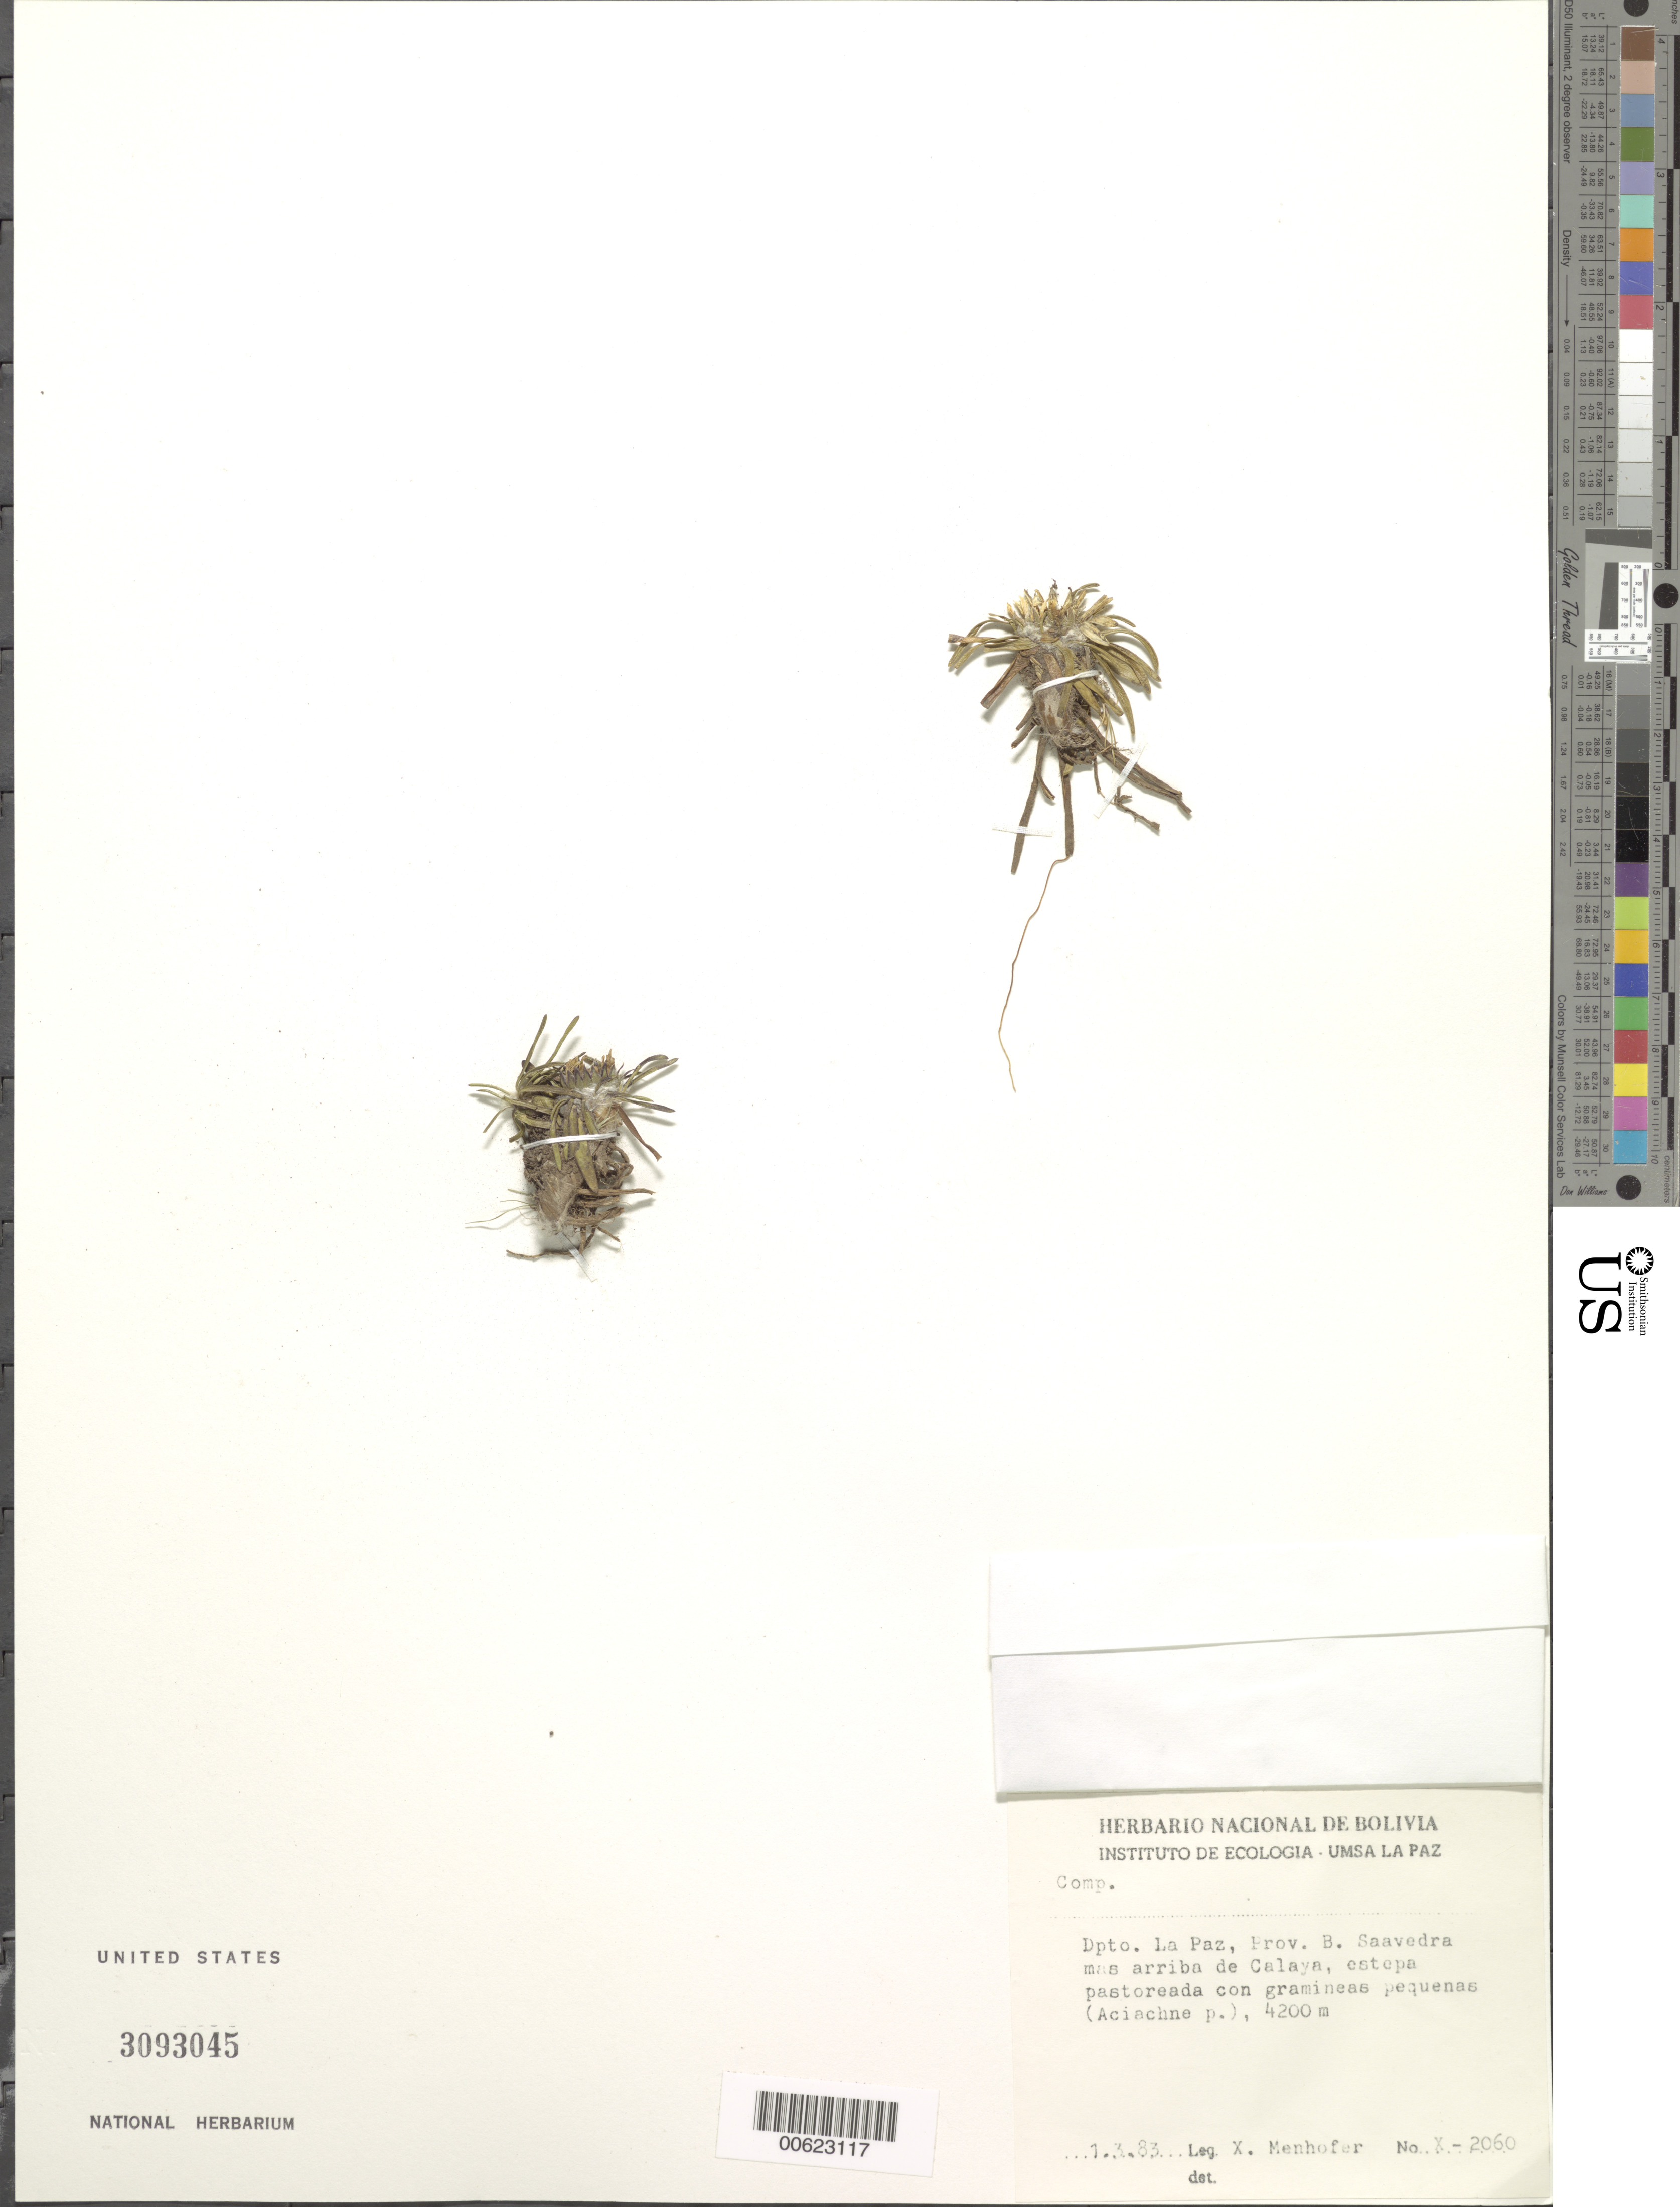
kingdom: Plantae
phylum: Tracheophyta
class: Magnoliopsida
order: Asterales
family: Asteraceae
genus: Werneria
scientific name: Werneria apiculata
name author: Sch. Bip.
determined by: Calvo, Joel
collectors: X. Menhofer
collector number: X 2060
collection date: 1983-03-01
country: Bolivia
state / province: La Paz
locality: Prov. B. Saavedra mas arriba de Calaya, Dpto. La Paz, Prov. Murillo cerca de la carretera de La Paz a La Cumbre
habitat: Pastoreada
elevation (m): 4200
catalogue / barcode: US 3093045